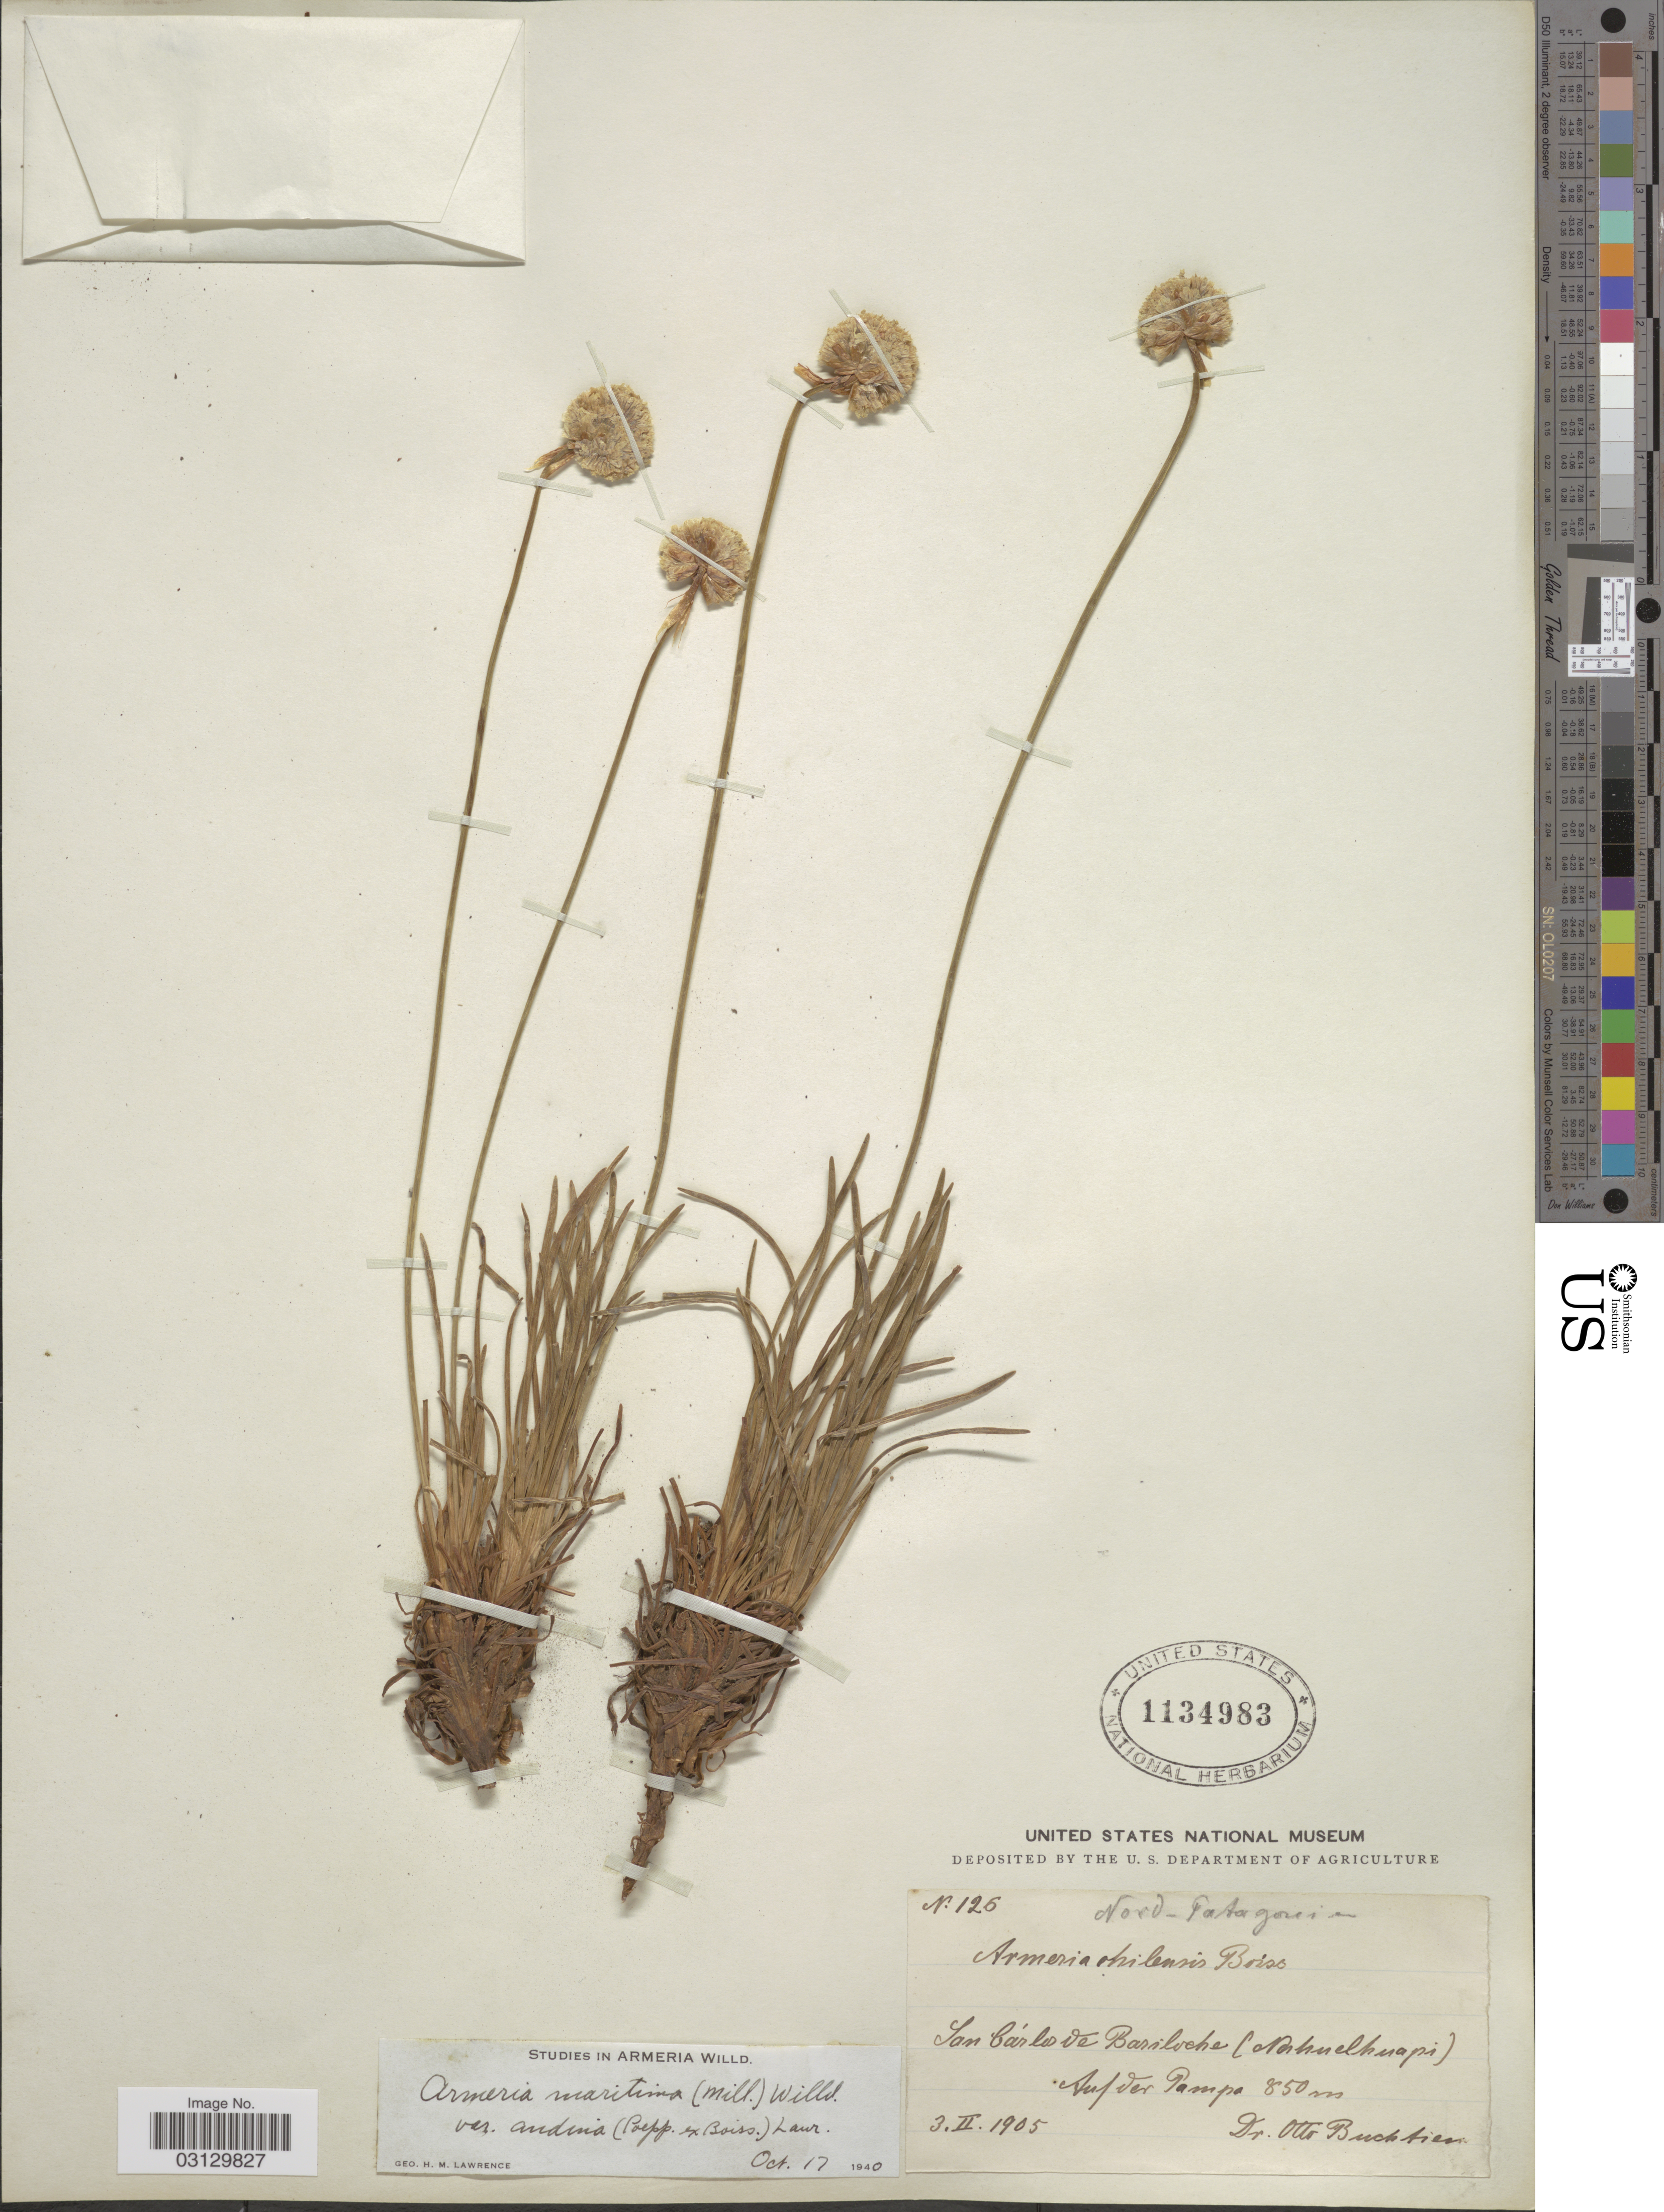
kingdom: Plantae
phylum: Tracheophyta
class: Magnoliopsida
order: Caryophyllales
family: Plumbaginaceae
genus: Armeria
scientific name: Armeria maritima subsp. andina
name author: (Poepp. ex Boiss.) D.M. Moore & H.O. Yates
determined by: Strong, M. T., (US), Smithsonian Institution - National Museum of Natural History (UNITED STATES)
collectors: O. Buchtien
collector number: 125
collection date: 1905-02-03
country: Argentina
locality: Nord-Patagonie. San Cárlos de Bariloche (Nahuelhuapi). Auf der Pampa.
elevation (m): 850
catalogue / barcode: US 1134983